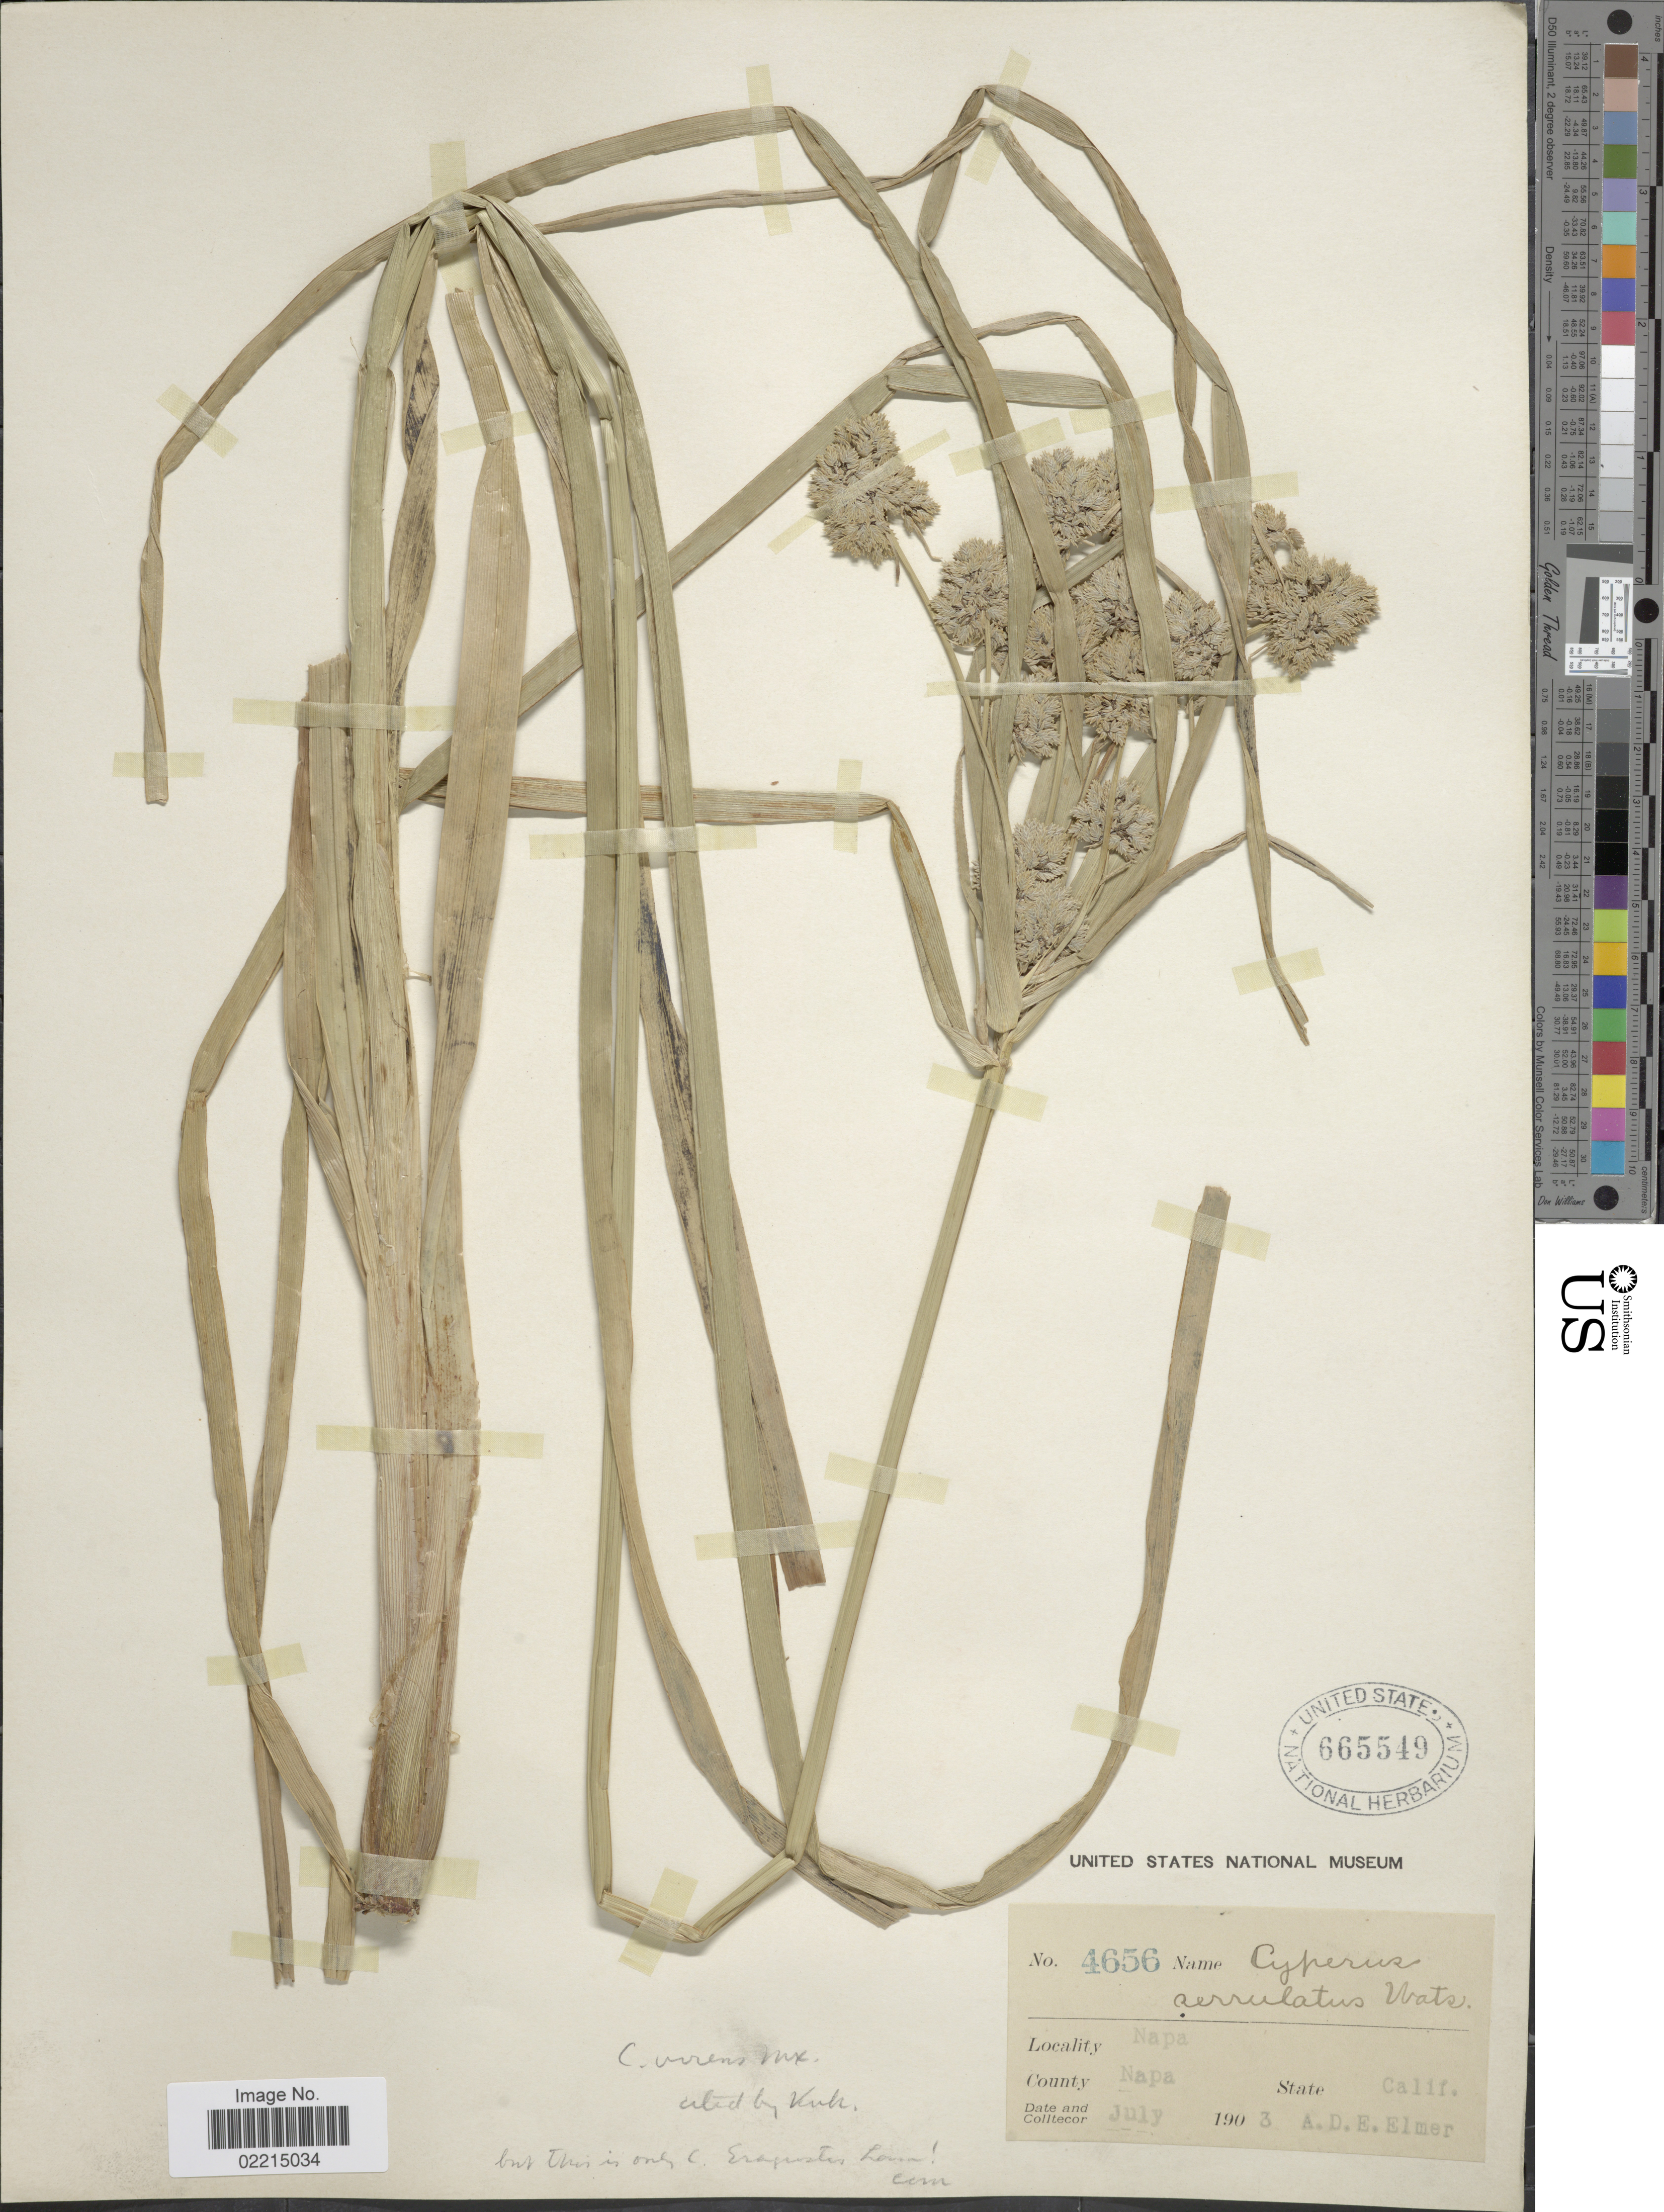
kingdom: Plantae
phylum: Tracheophyta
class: Liliopsida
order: Poales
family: Cyperaceae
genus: Cyperus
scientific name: Cyperus eragrostis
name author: Lam.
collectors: A. D. E. Elmer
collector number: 4656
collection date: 1903-07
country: United States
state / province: California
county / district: Napa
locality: Napa. County Napa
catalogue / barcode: US 665549